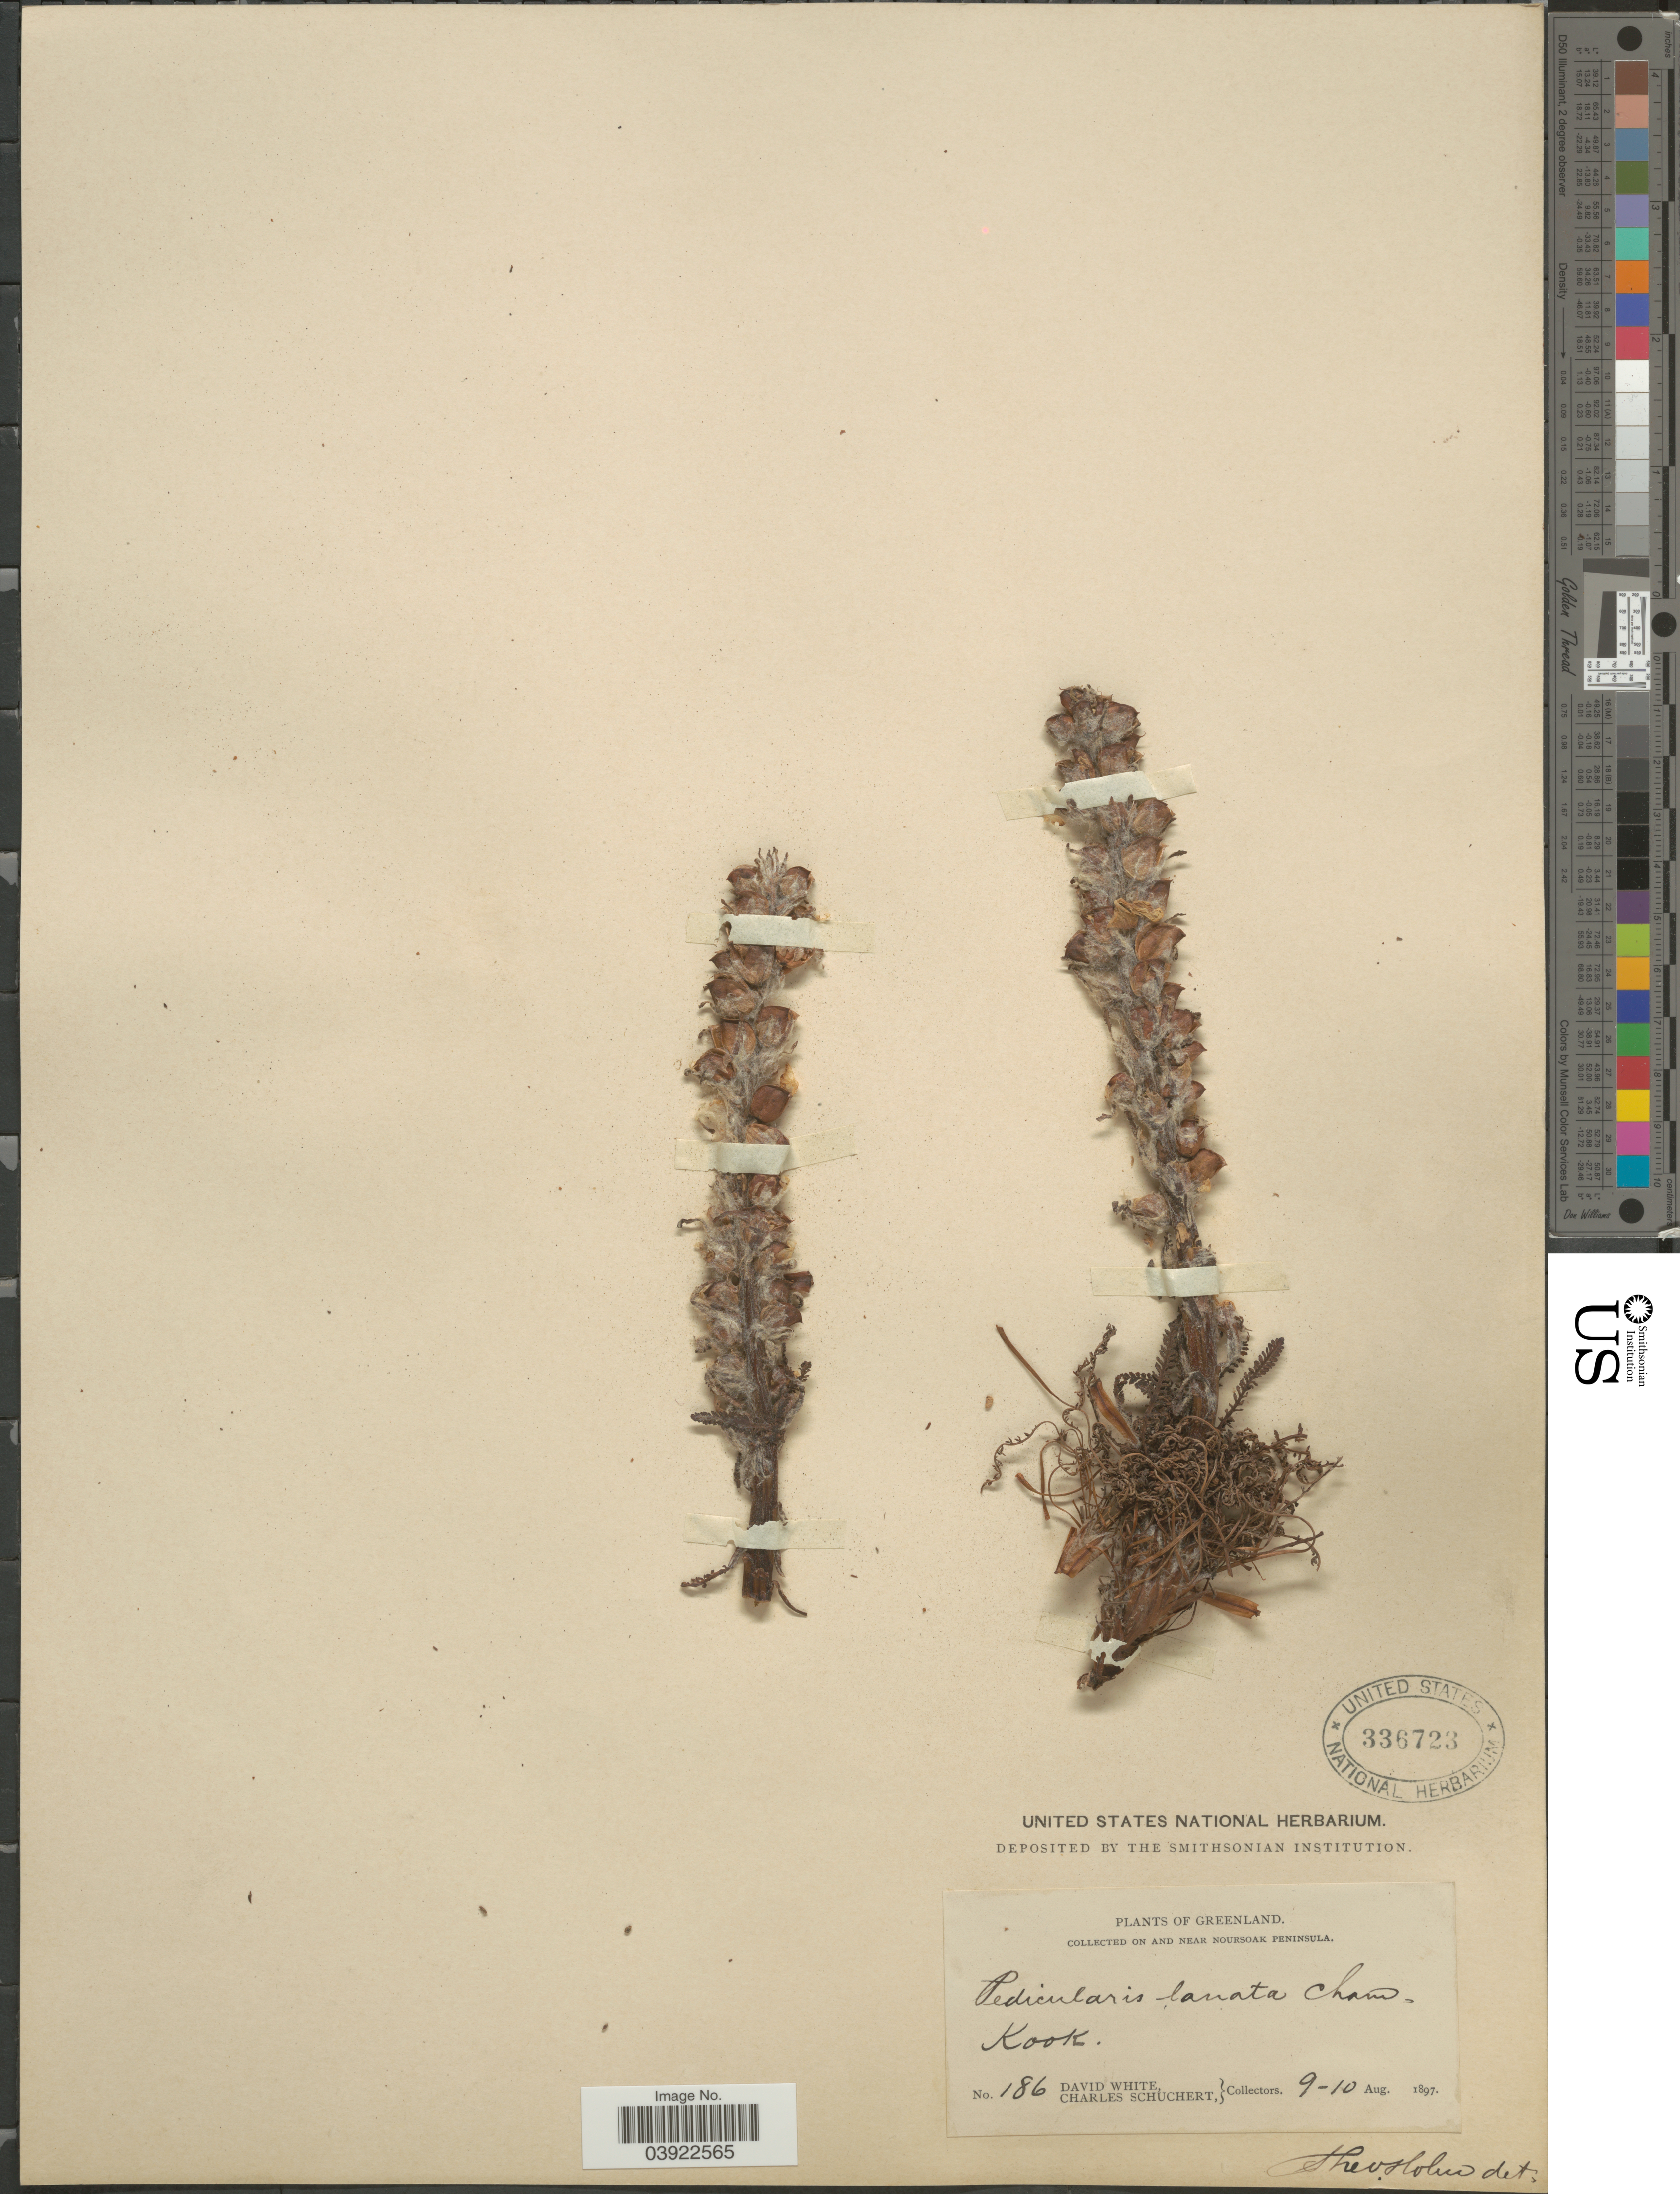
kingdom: Plantae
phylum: Tracheophyta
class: Magnoliopsida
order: Lamiales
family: Orobanchaceae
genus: Pedicularis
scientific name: Pedicularis lanata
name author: Willd. ex Cham. & Schltdl.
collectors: D. White & C. Schuchert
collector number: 186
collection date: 1897-08-09/1897-08-10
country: Greenland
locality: On and near Noursoak Peninsula. Kook.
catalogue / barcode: US 336723